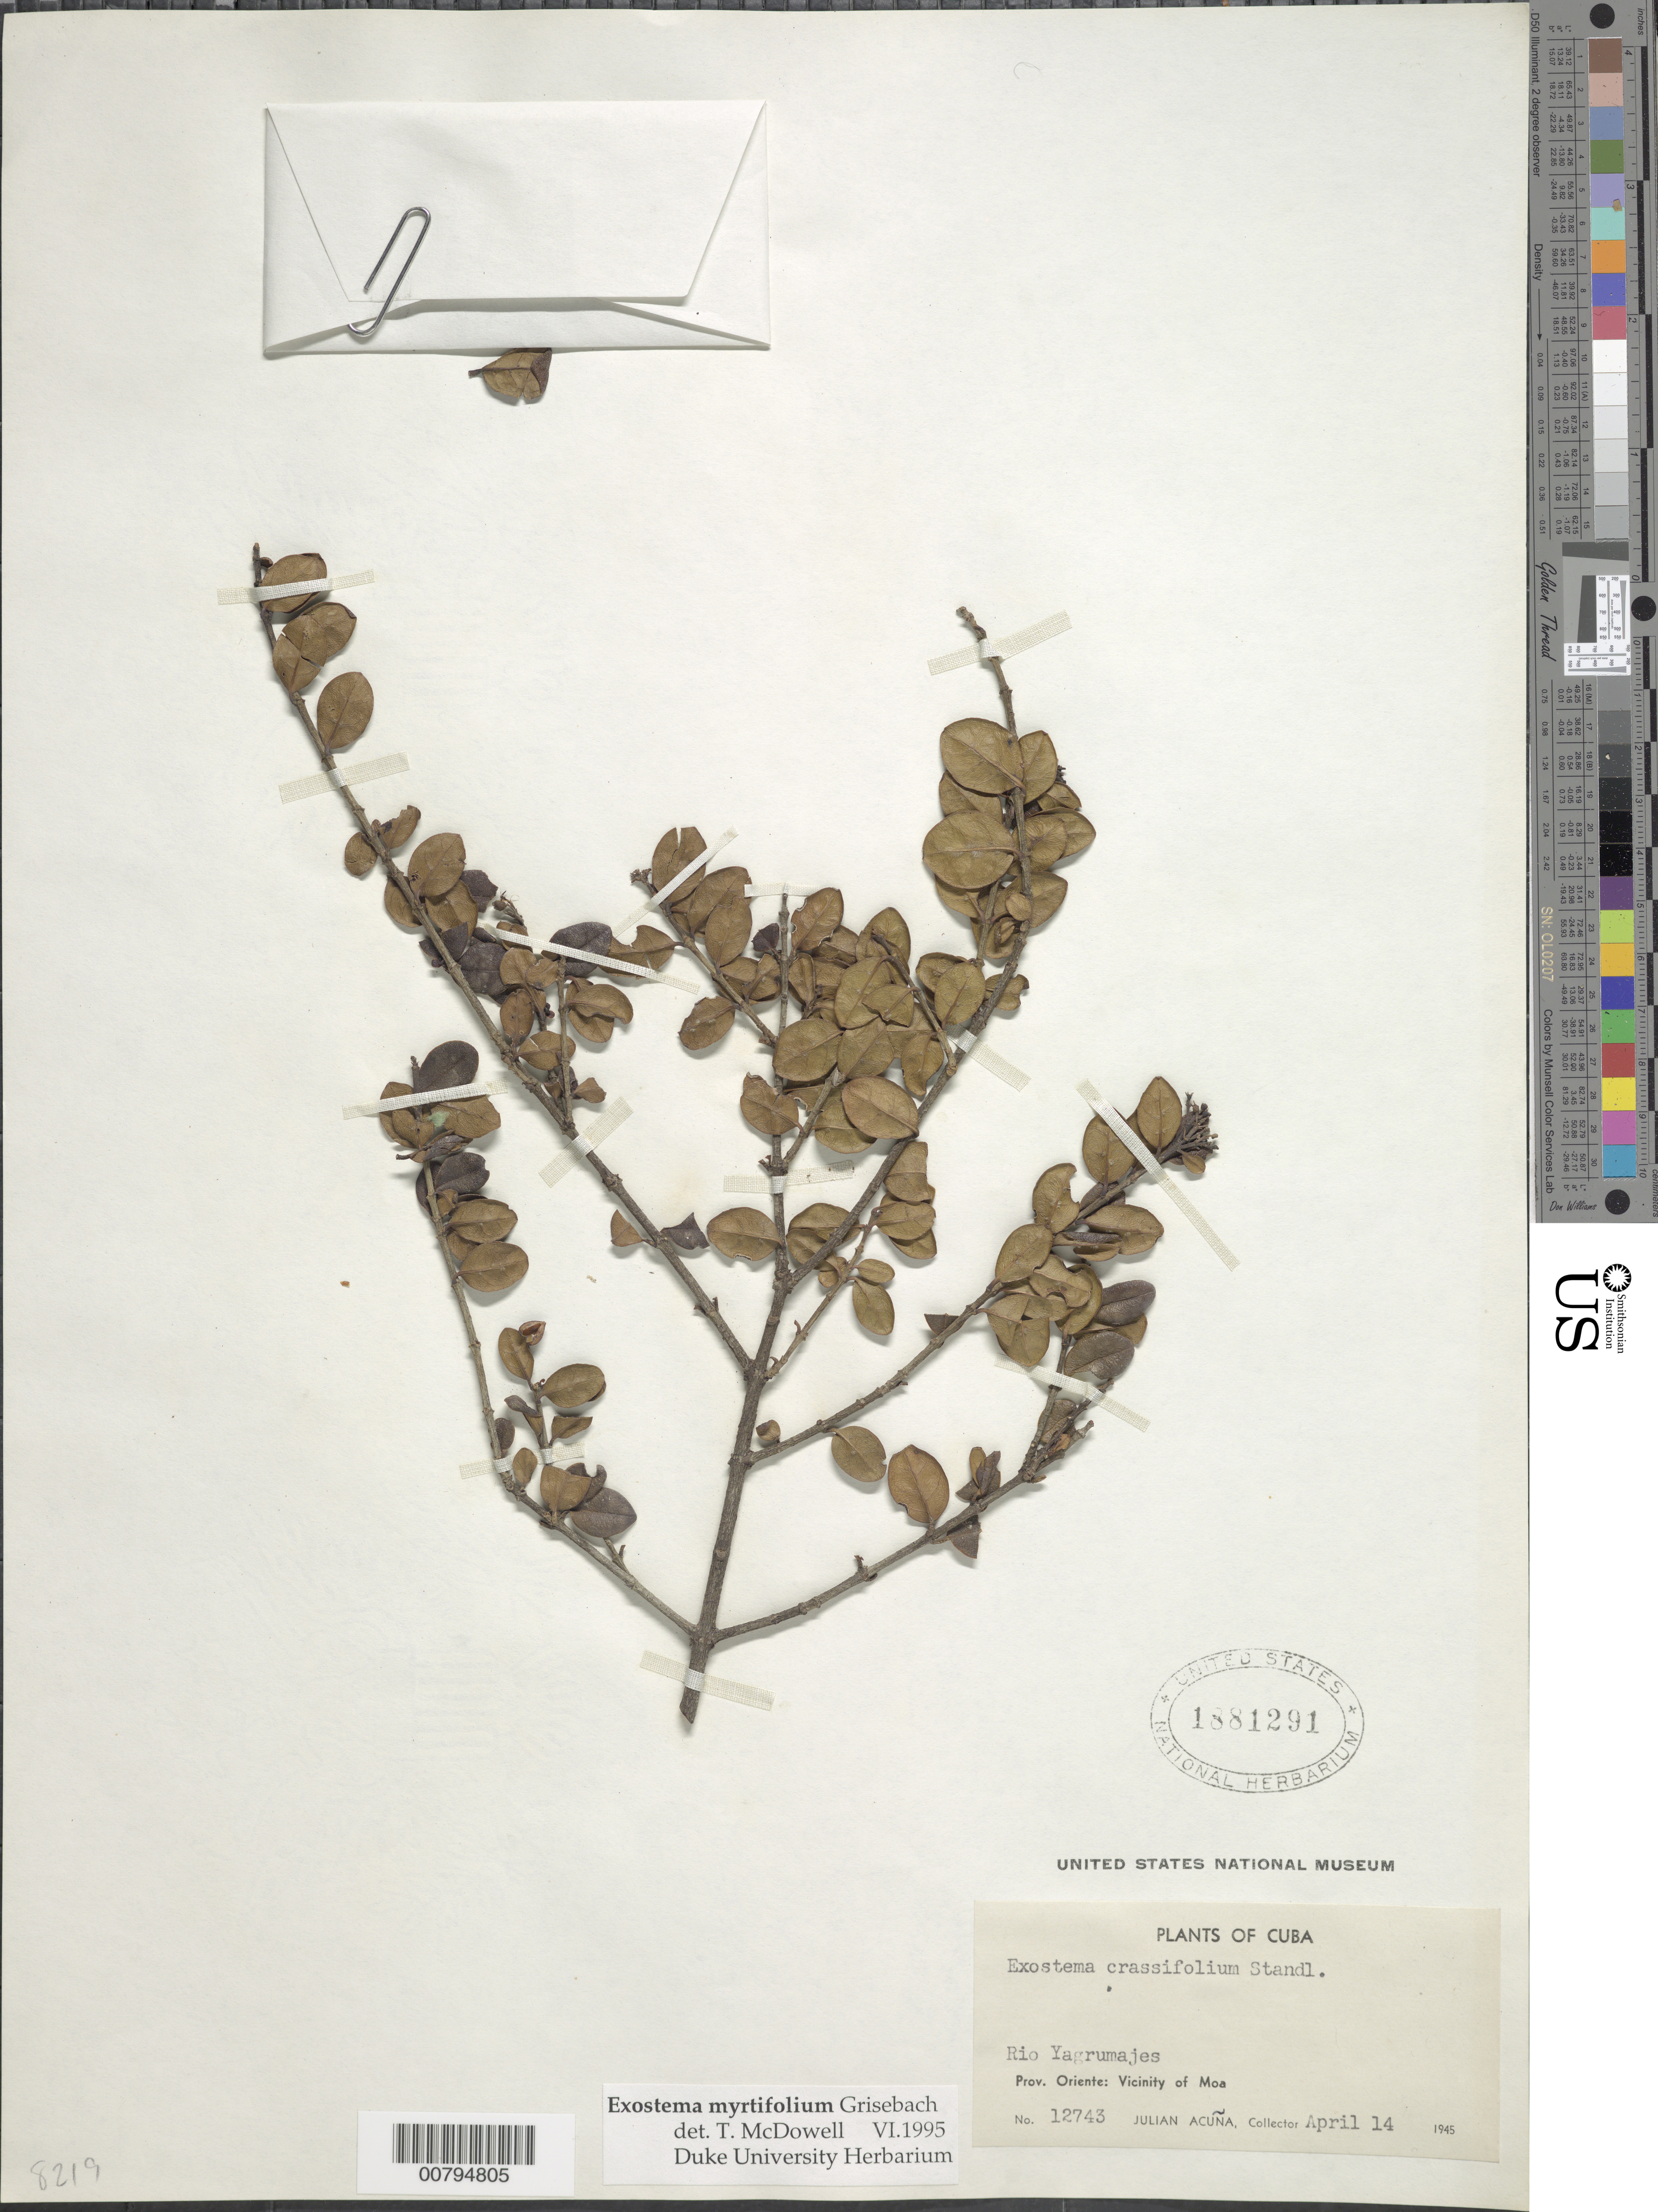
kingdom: Plantae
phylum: Tracheophyta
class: Magnoliopsida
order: Gentianales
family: Rubiaceae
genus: Exostema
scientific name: Exostema myrtifolium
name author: Griseb.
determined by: McDowell, T.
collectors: J. Acuña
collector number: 12743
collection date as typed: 14 Apr 1945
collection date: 1945-04-14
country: Cuba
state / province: Oriente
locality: Rio Yagrumajes, vicinity of Moa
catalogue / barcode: US 1881291